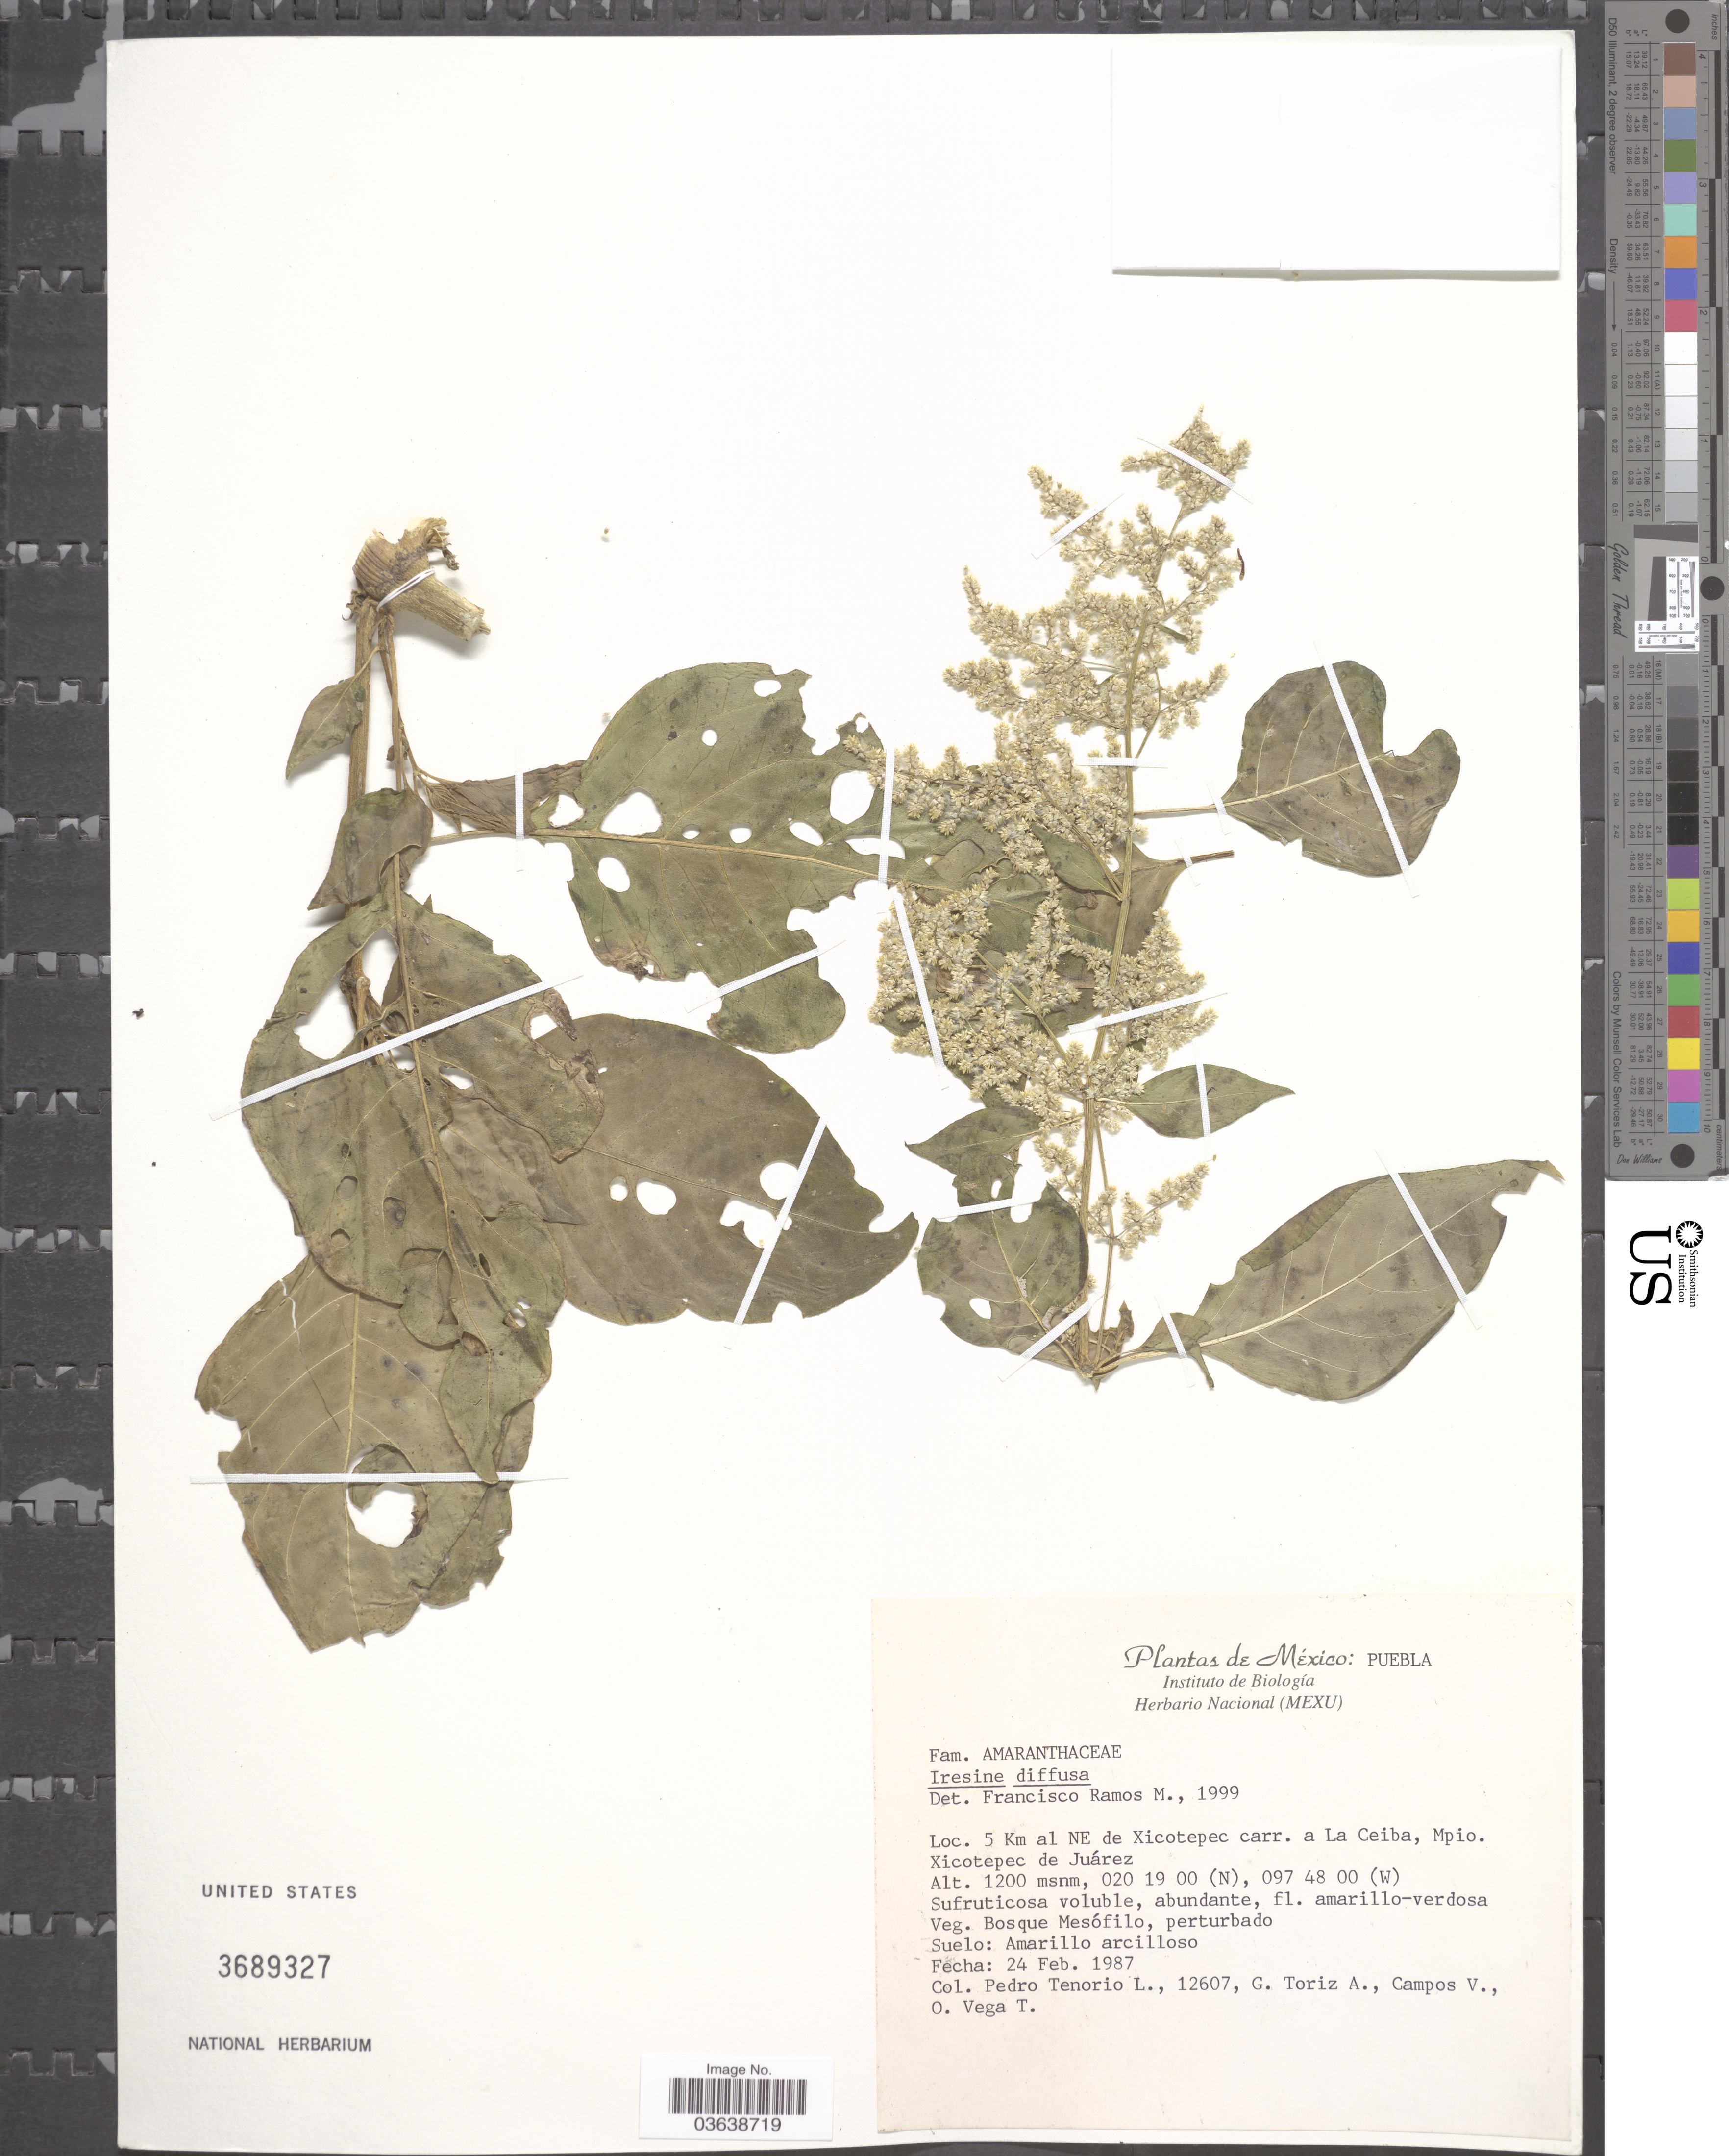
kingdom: Plantae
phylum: Tracheophyta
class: Magnoliopsida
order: Caryophyllales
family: Amaranthaceae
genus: Iresine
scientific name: Iresine celosia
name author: L.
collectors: P. Tenorio L., G. Toriz A., V. Campos & O. Vega T.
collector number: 12607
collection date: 1987-02-24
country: Mexico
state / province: Puebla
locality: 5 Km al NE de Xicotepec carr. a La Ceiba, Mpio. Xicotepec de Juárez.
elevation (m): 1200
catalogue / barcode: US 3689327